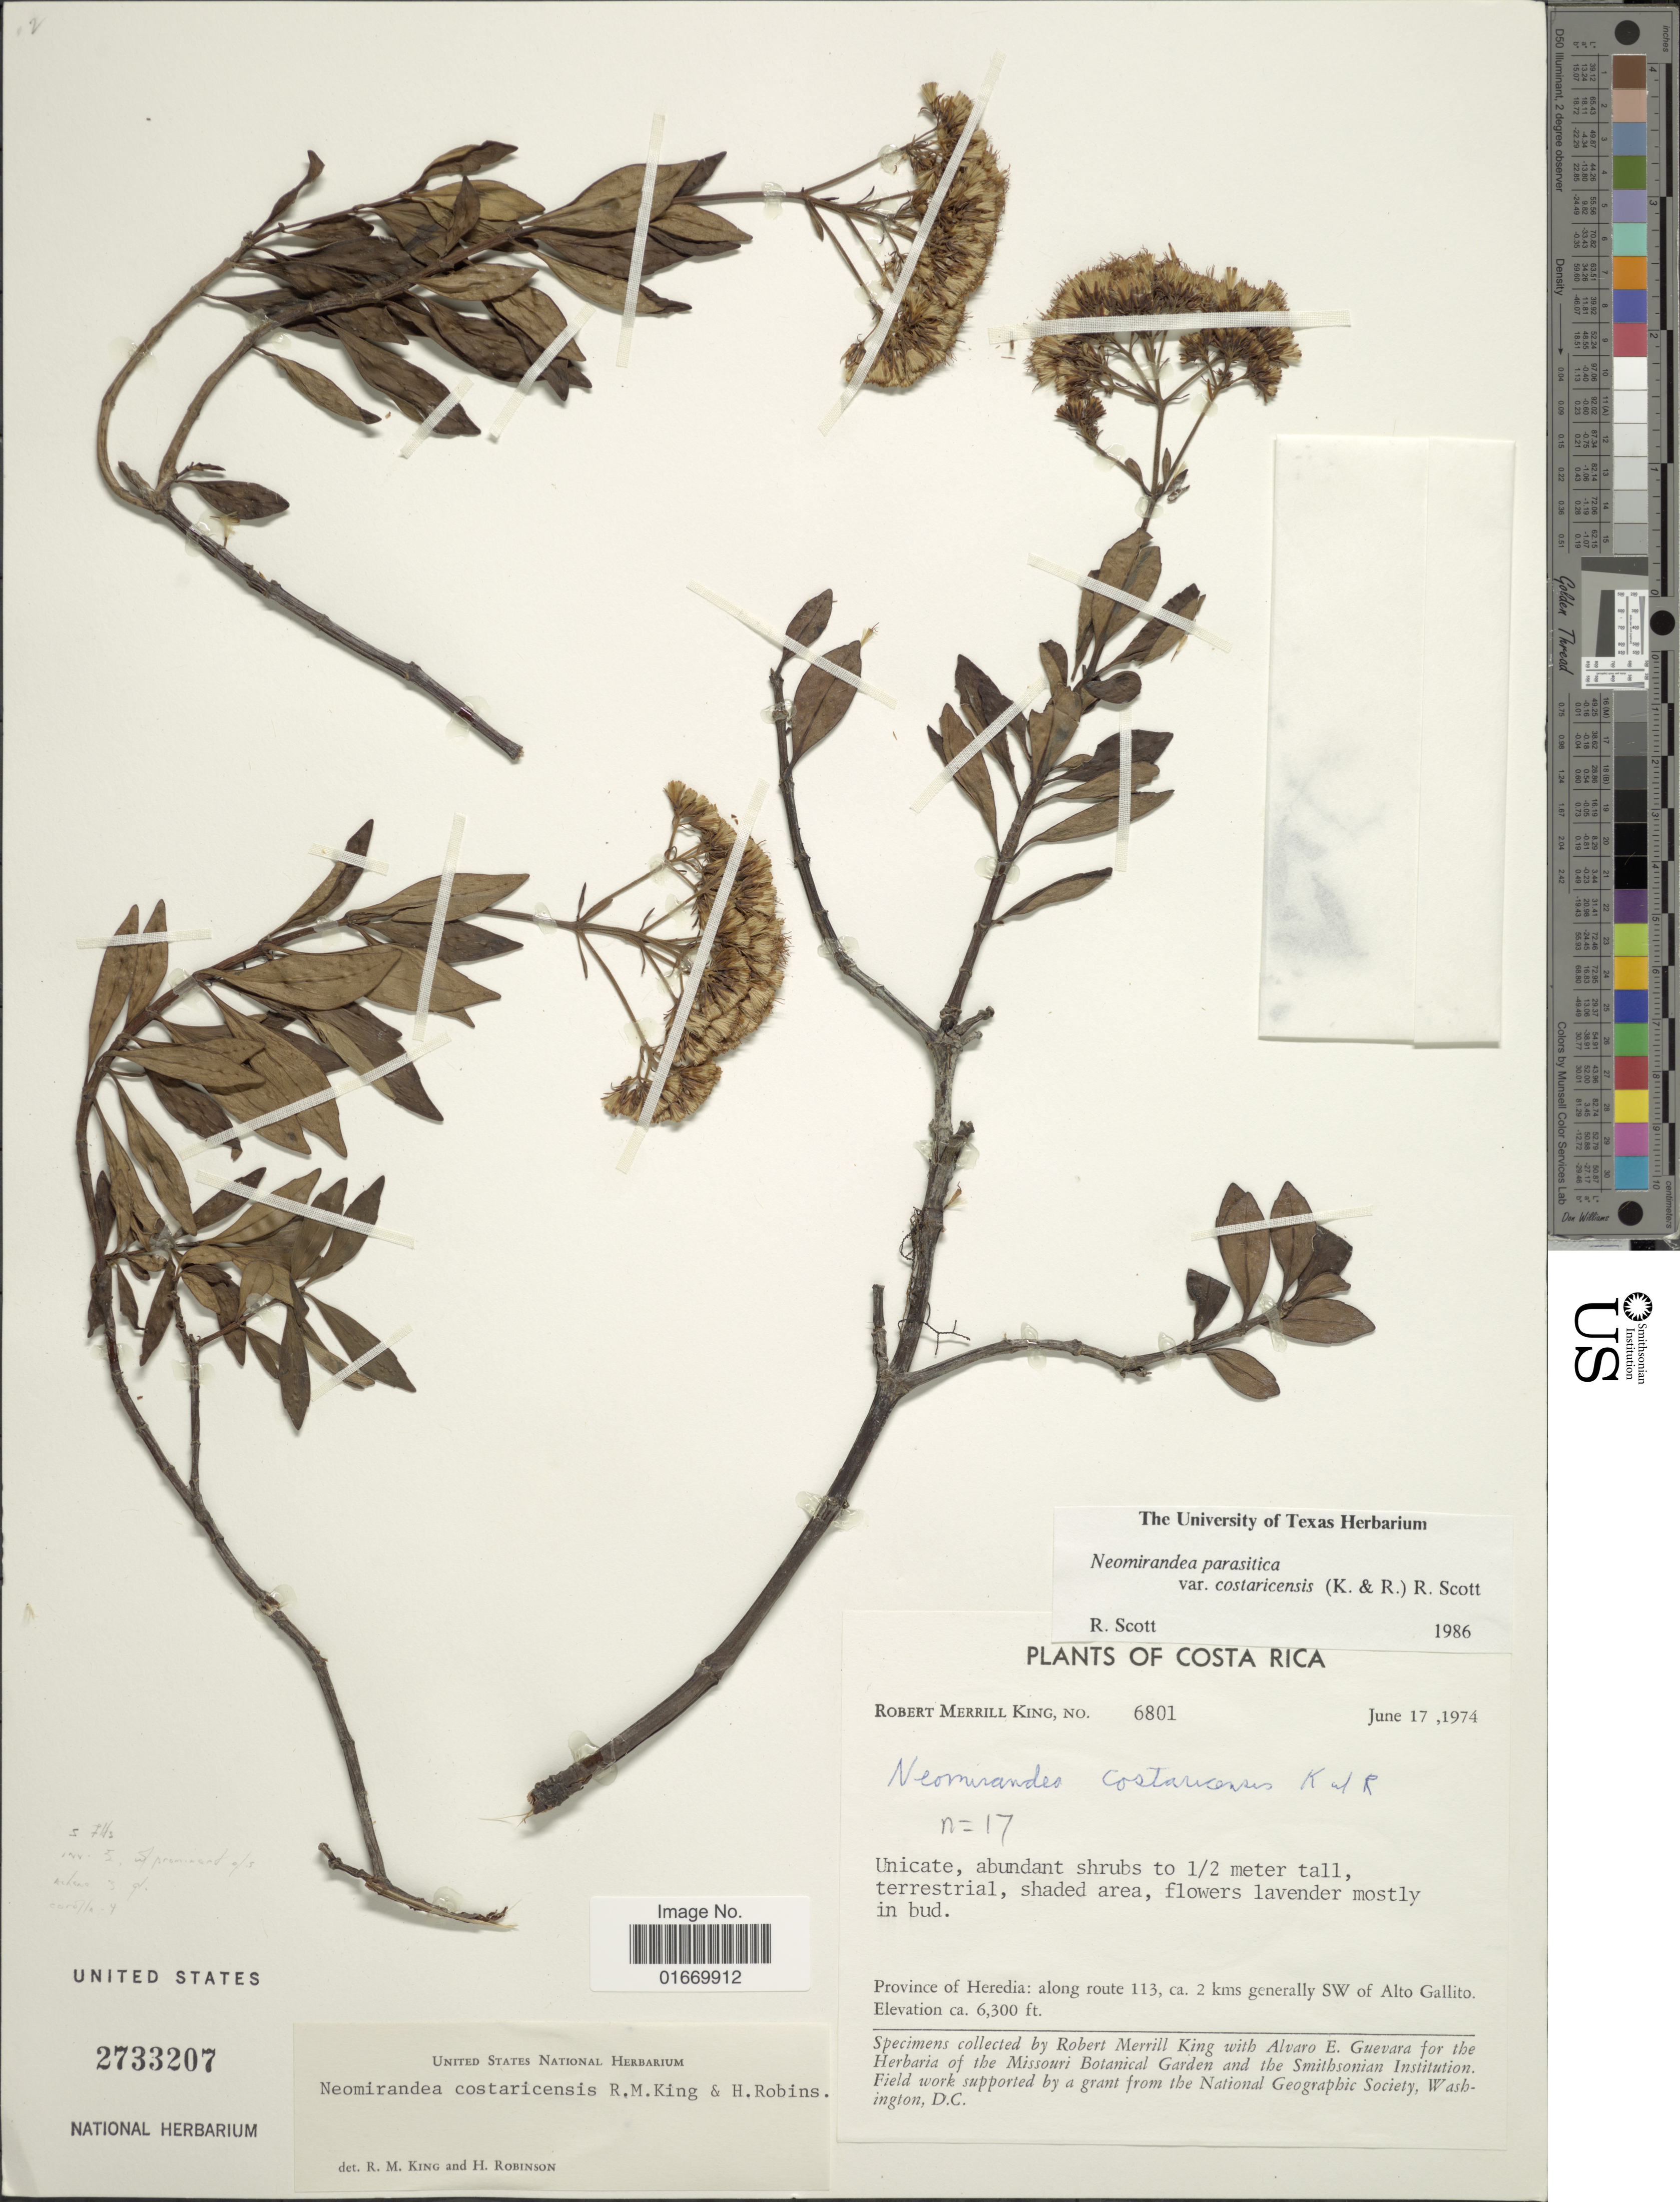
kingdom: Plantae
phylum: Tracheophyta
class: Magnoliopsida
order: Asterales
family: Asteraceae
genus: Neomirandea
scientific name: Neomirandea costaricensis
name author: R.M. King & H. Rob.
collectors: R. M. King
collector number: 6801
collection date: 1974-06-17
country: Costa Rica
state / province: Heredia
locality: Along route 113, ca 2 kms generally SW of Alto Gallito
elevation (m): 1920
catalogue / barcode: US 2733207